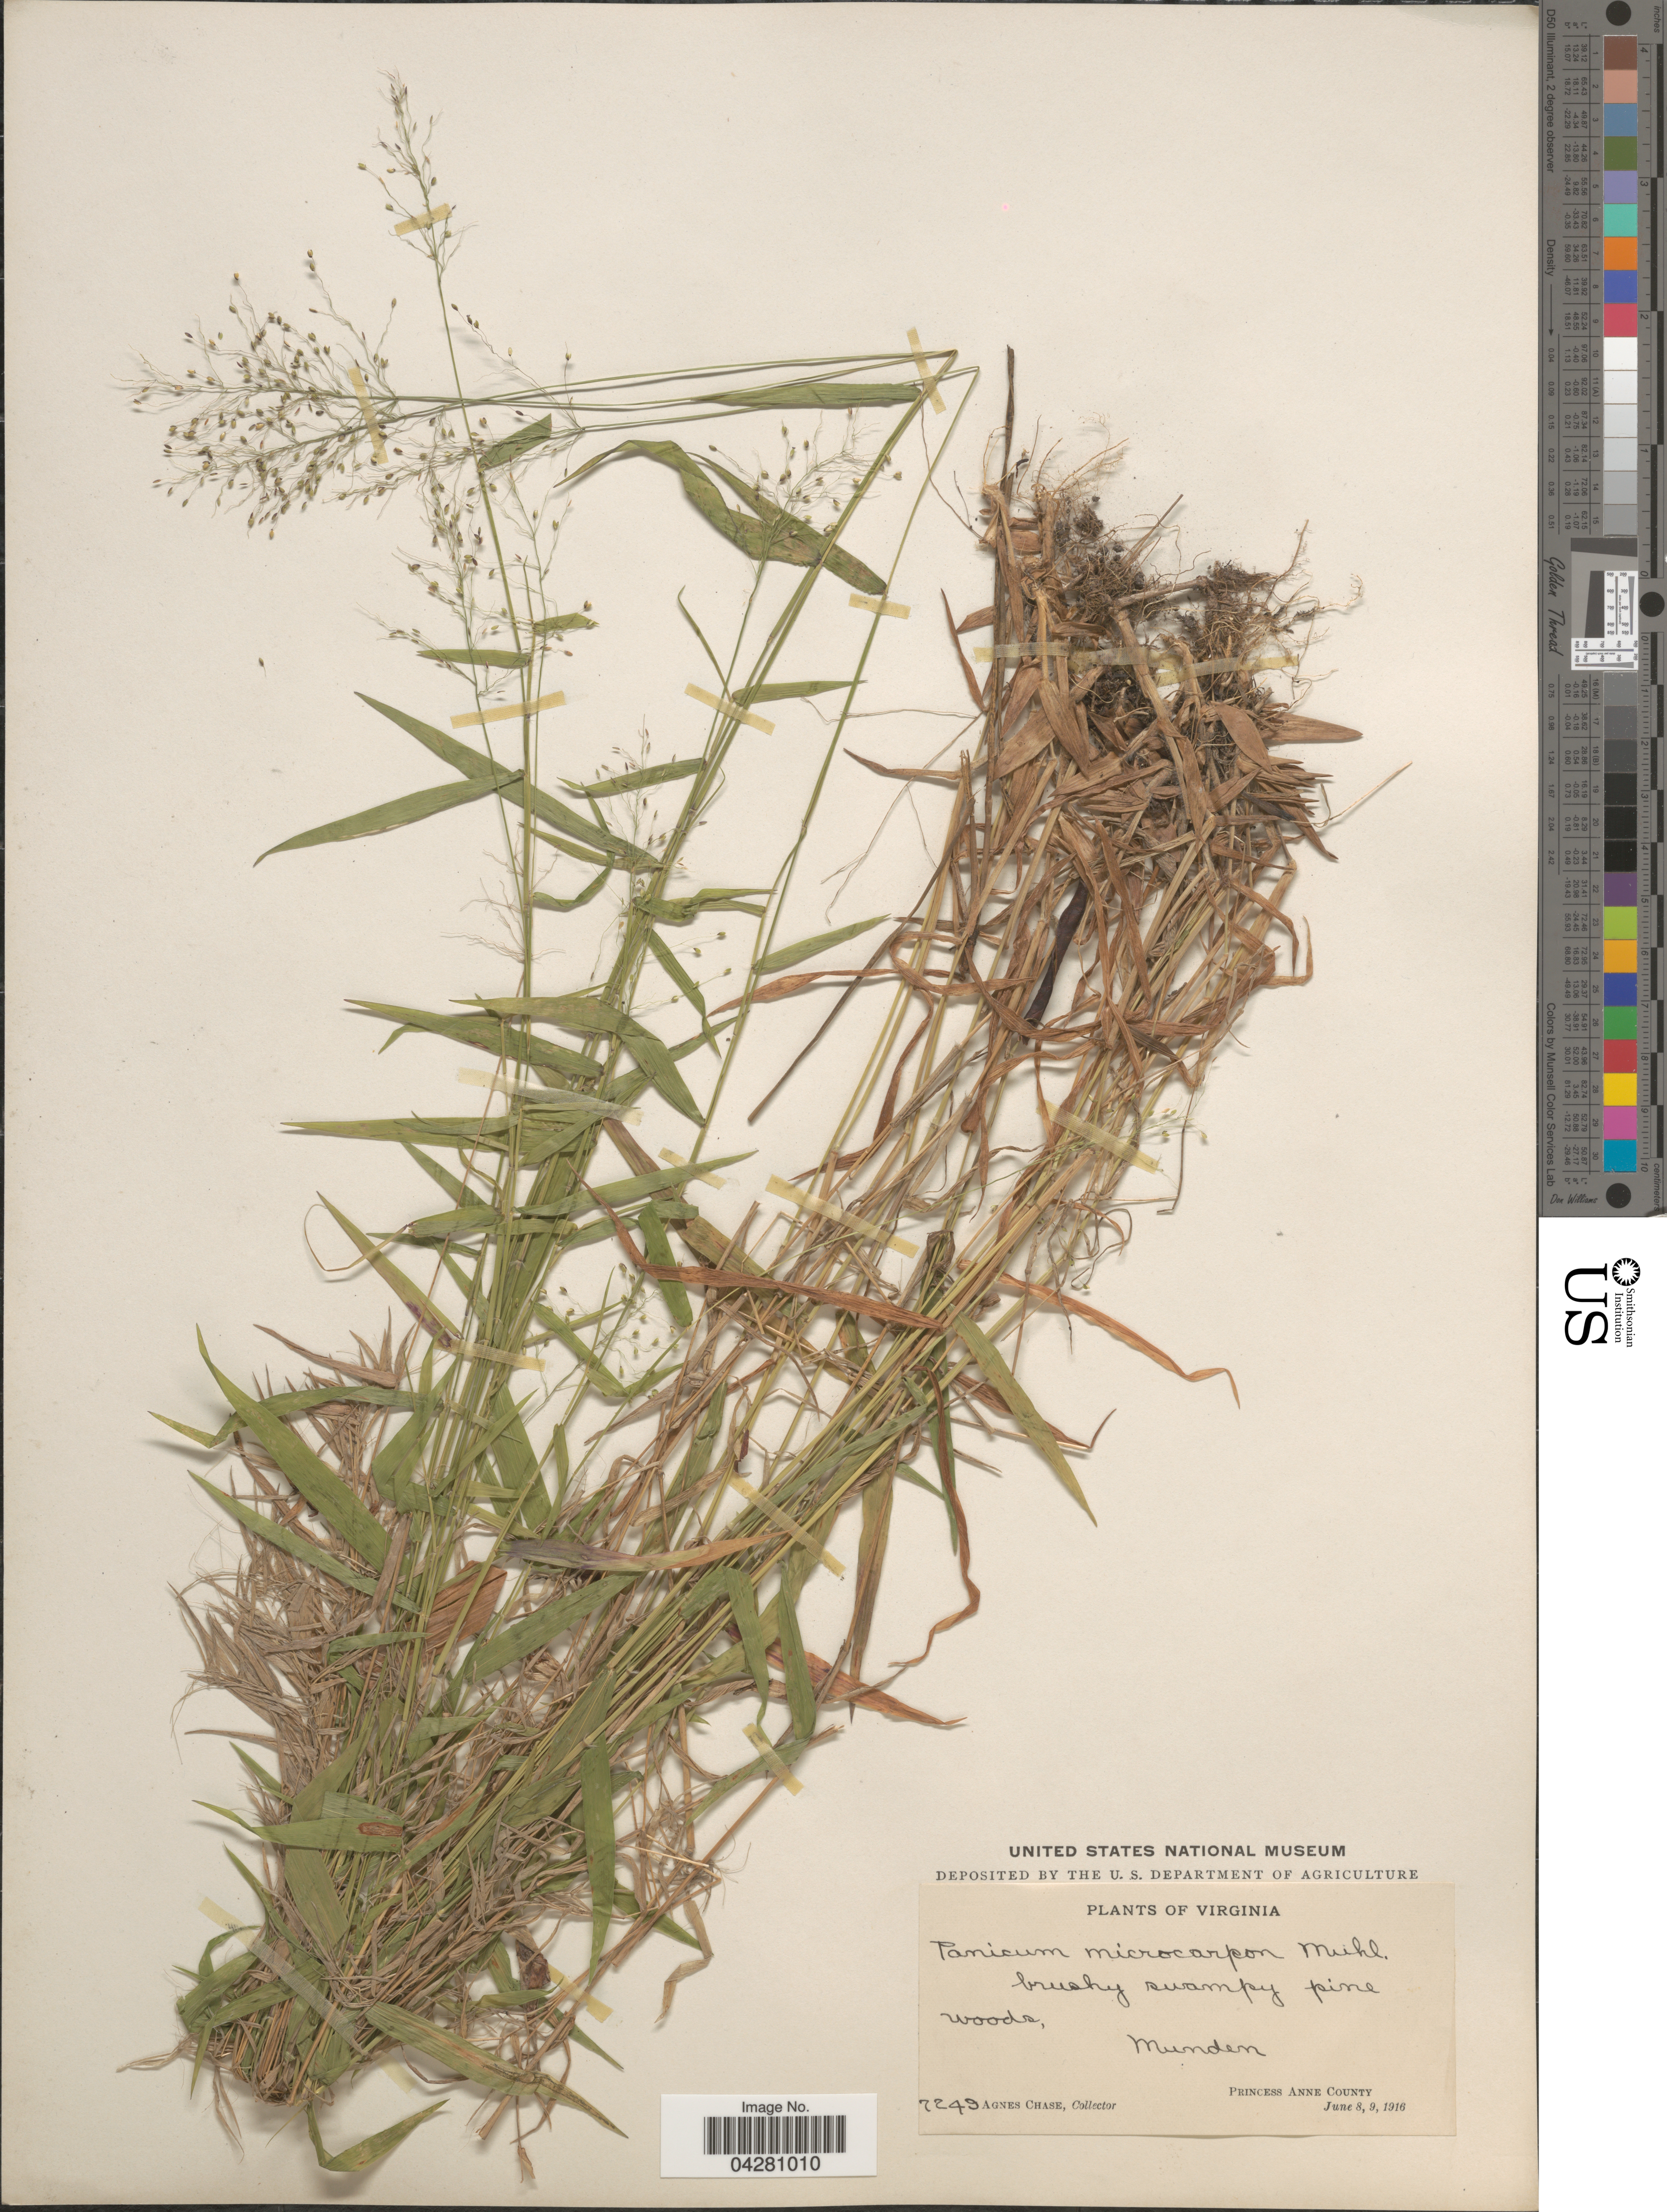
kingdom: Plantae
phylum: Tracheophyta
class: Liliopsida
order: Poales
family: Poaceae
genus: Dichanthelium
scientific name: Dichanthelium dichotomum var. dichotomum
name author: (L.) Gould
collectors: A. Chase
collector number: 7249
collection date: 1916-06-08/1916-06-09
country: United States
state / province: Virginia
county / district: City of Virginia Beach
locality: Brushy swampy pine woods, Munden. (Princess Anne County.= historic county)